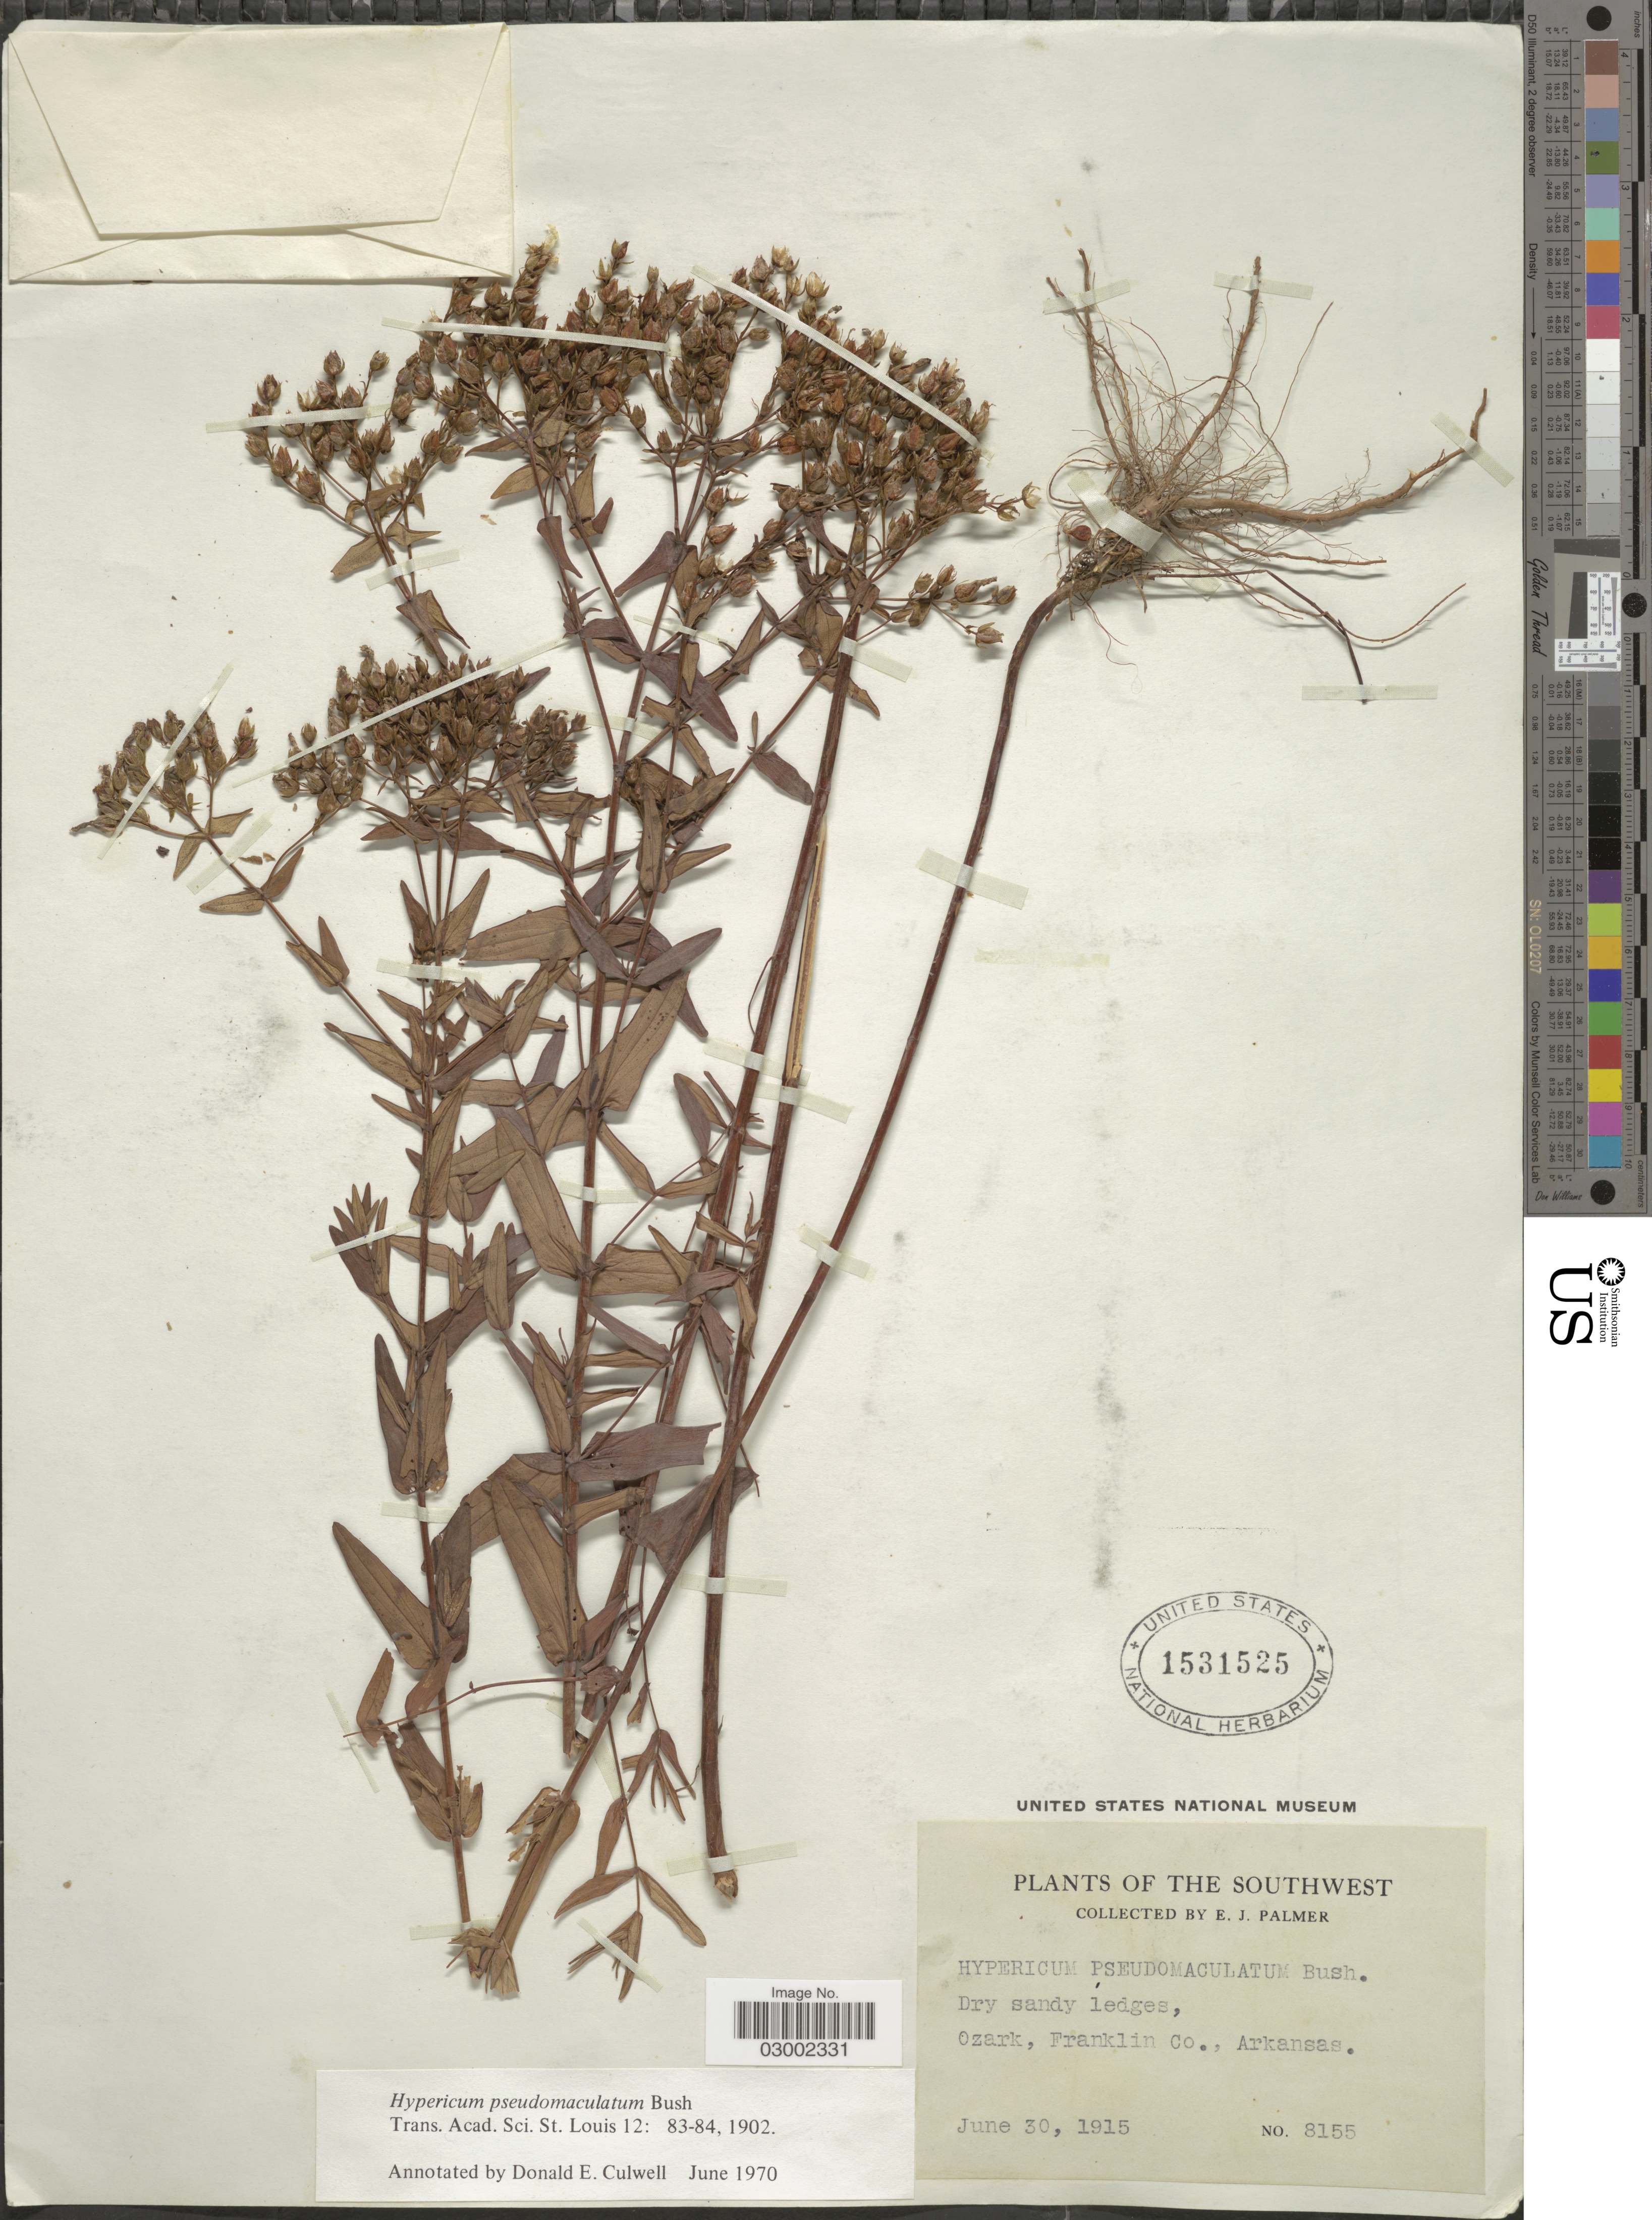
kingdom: Plantae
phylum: Tracheophyta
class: Magnoliopsida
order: Malpighiales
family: Hypericaceae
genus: Hypericum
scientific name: Hypericum pseudomaculatum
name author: Bush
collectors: E. J. Palmer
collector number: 8155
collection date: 1915-06-30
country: United States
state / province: Arkansas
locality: Southwest. Ozark, Franklin Co.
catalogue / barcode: US 1531525